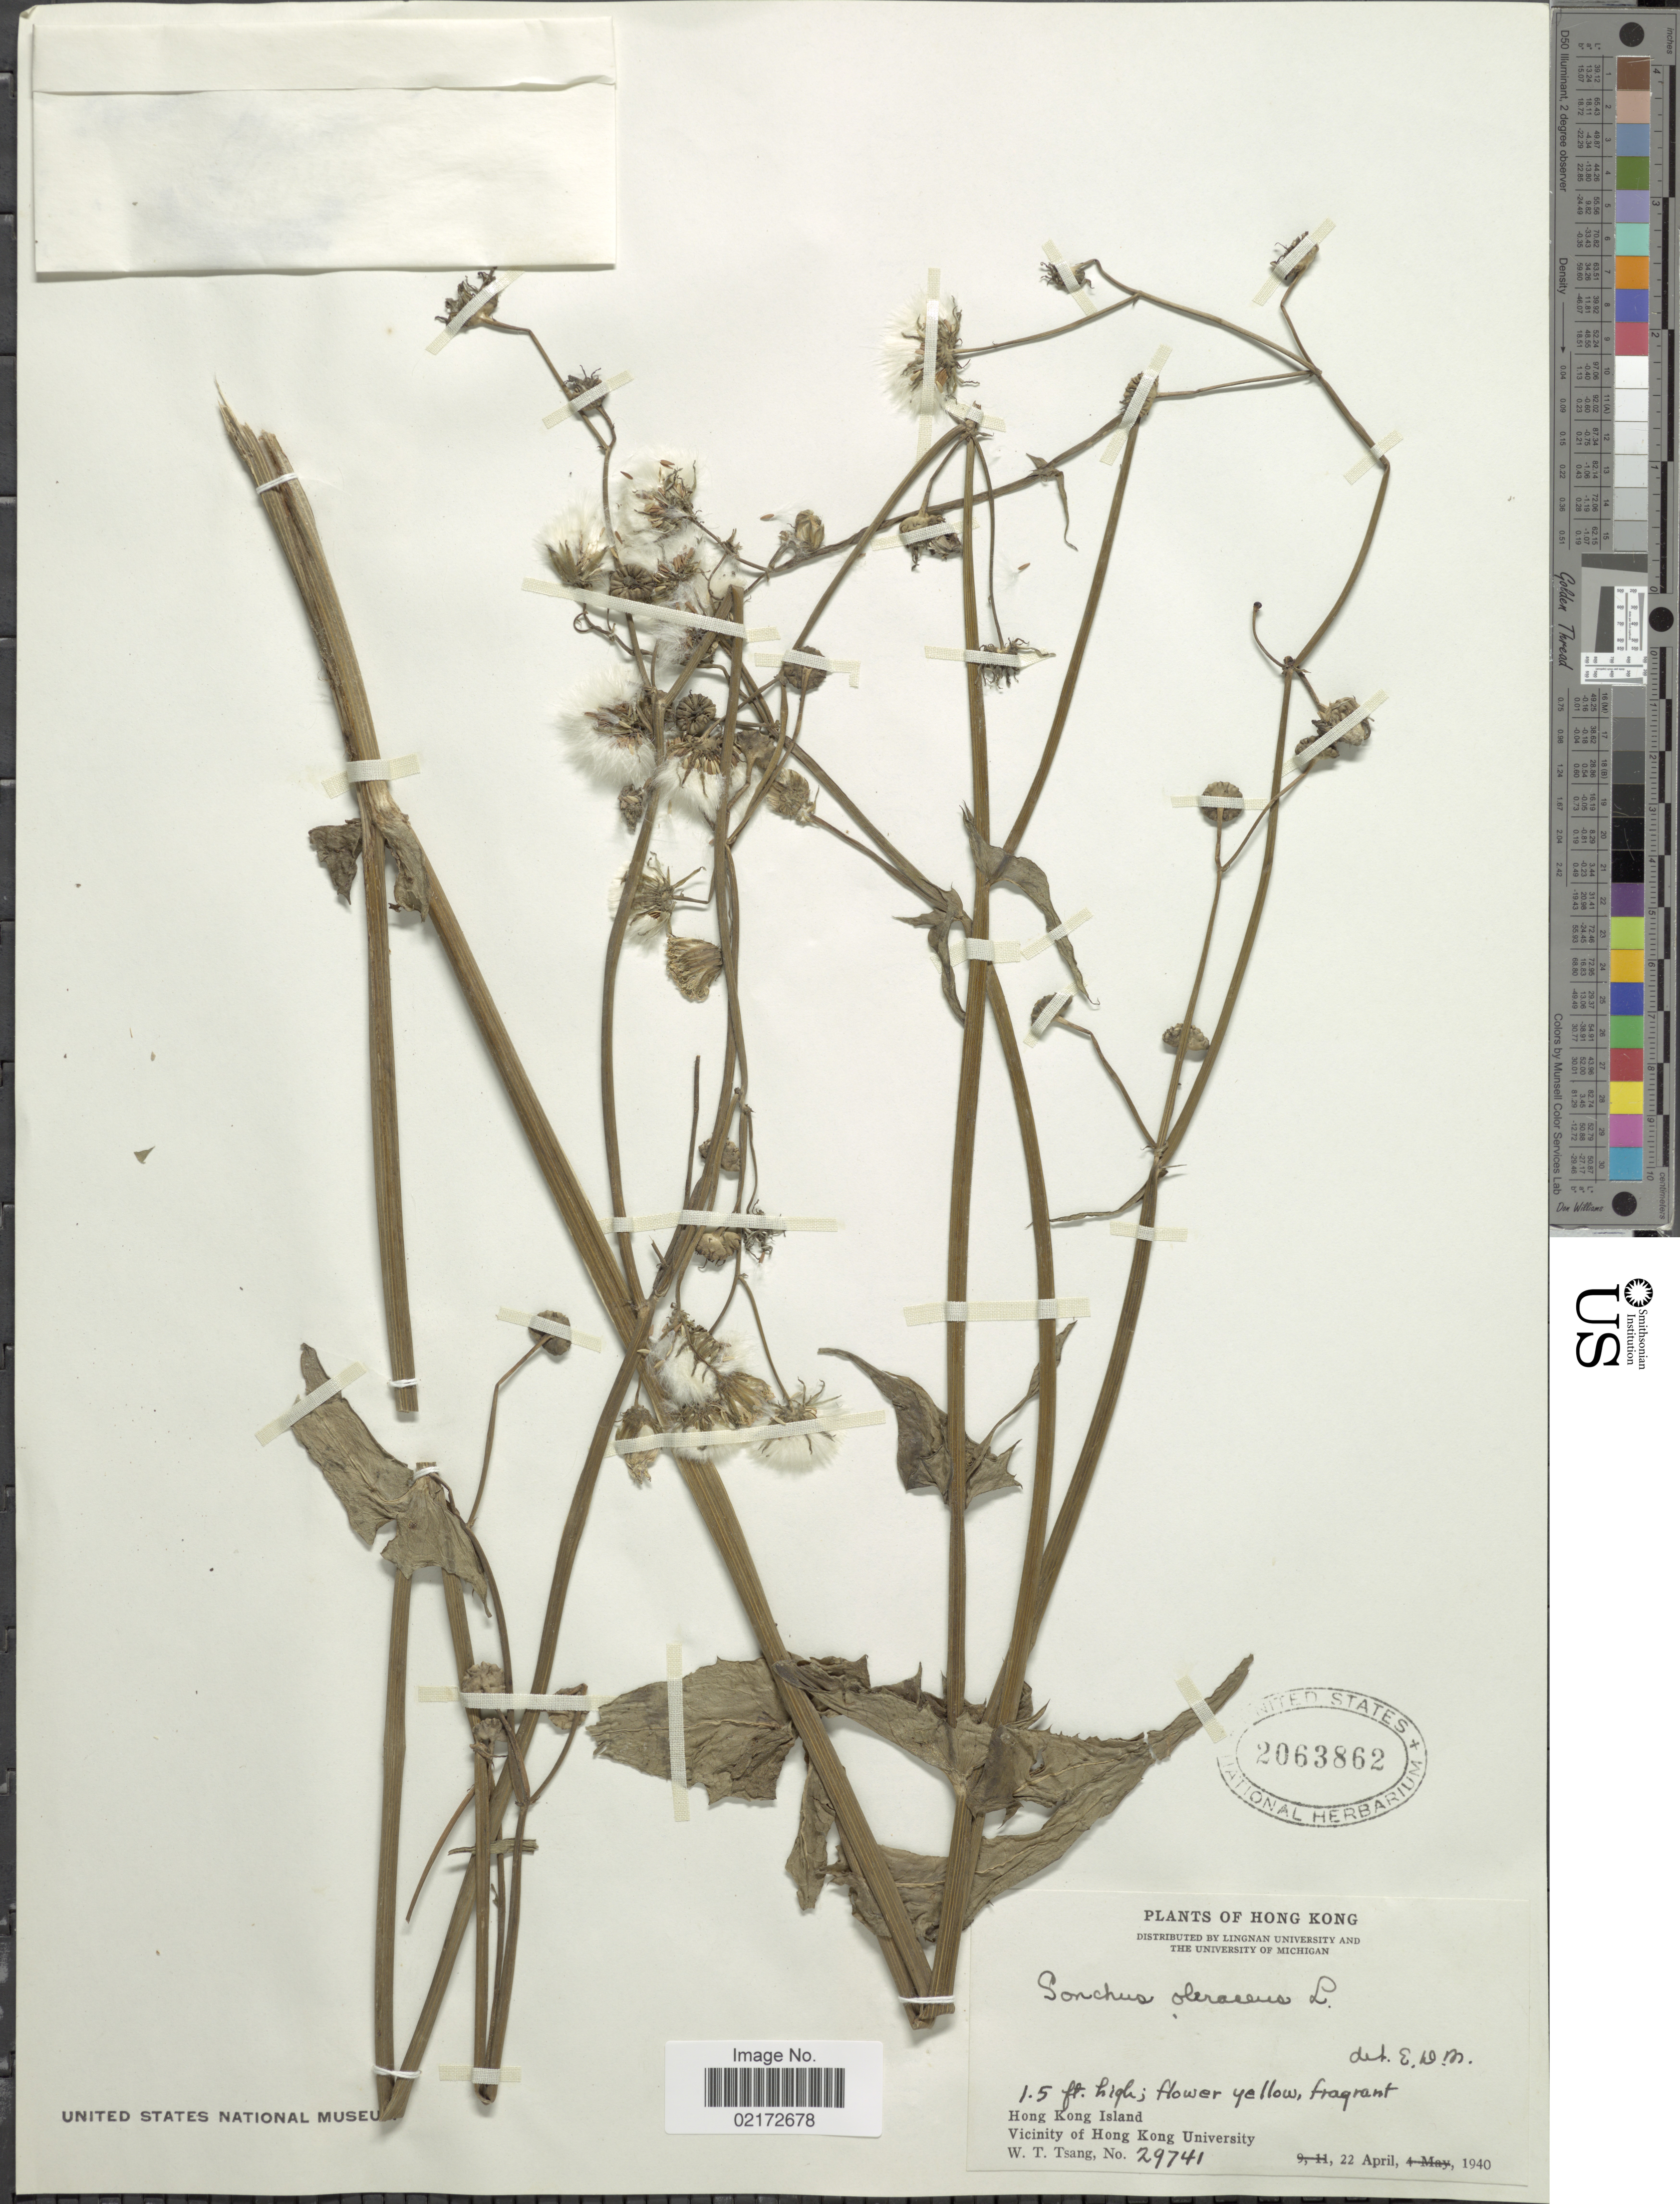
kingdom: Plantae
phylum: Tracheophyta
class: Magnoliopsida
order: Asterales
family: Asteraceae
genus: Sonchus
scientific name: Sonchus oleraceus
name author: L.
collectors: W. T. Tsang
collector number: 29741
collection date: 1940-04-22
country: China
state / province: Hong Kong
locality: Hong Kong Island. Vicinity of Hong Kong University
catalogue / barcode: US 2063862